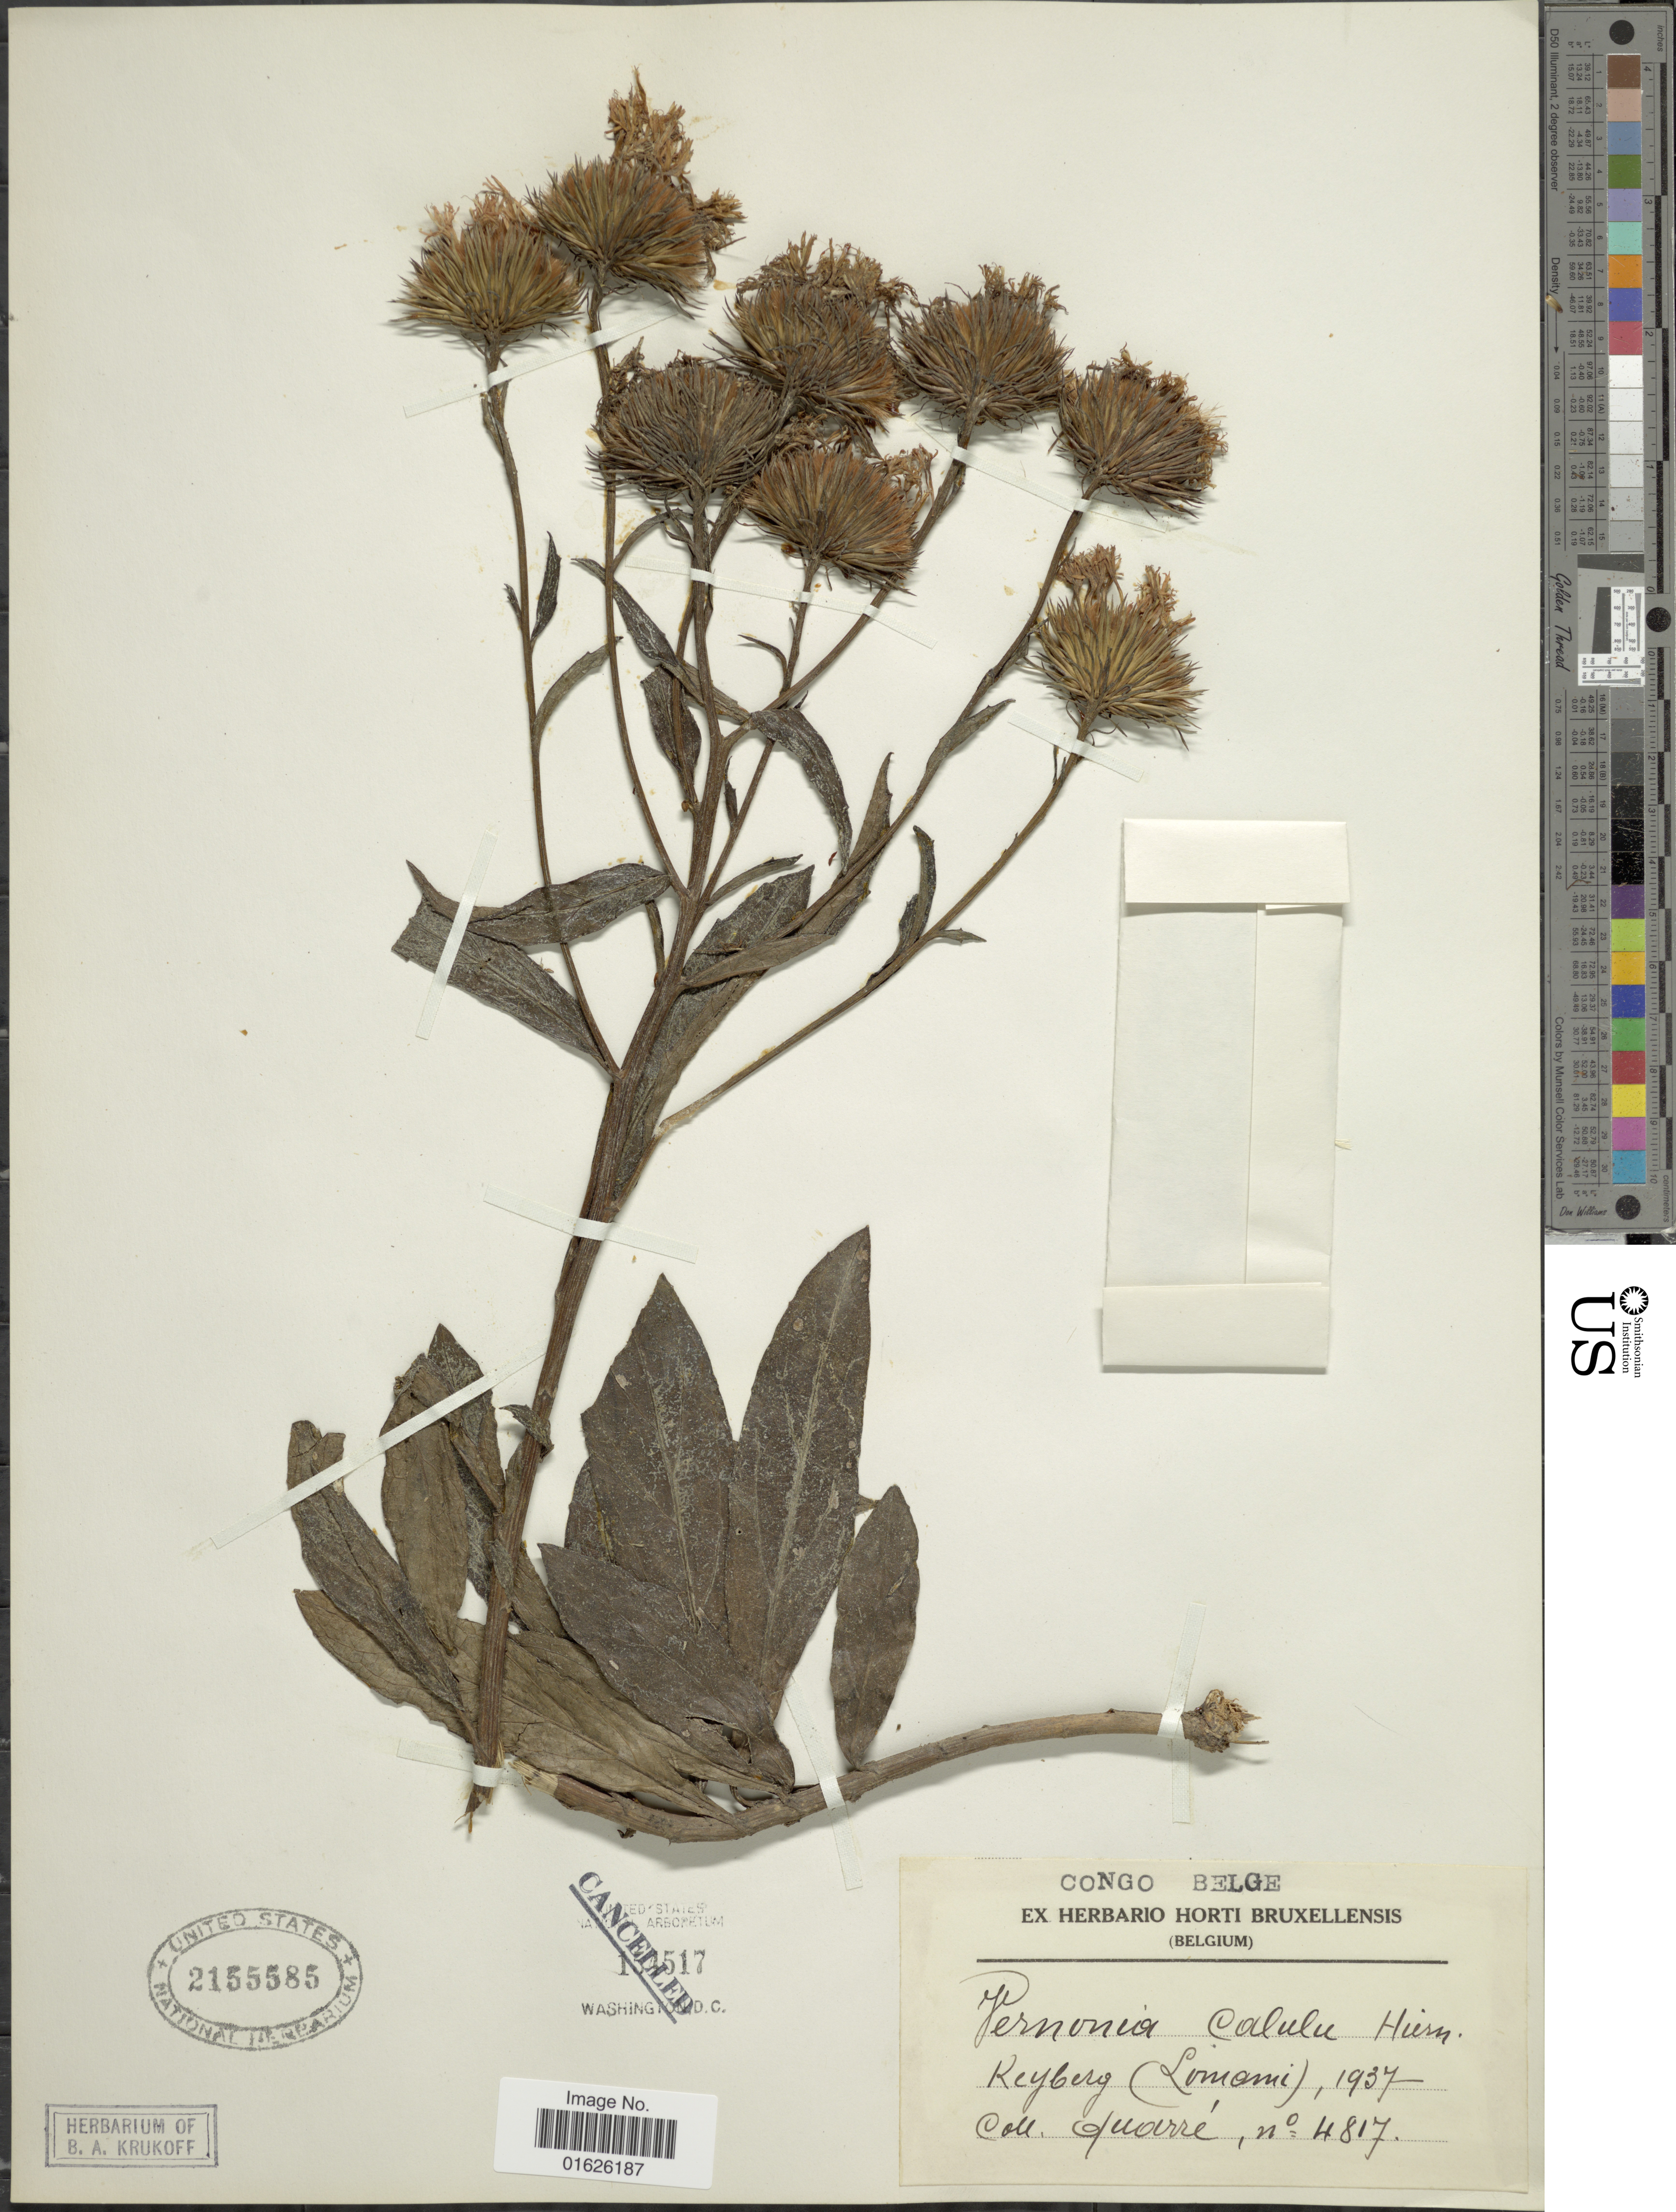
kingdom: Plantae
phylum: Tracheophyta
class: Magnoliopsida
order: Asterales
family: Asteraceae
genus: Vernonia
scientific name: Vernonia calulu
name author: Hiern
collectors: -. Quarre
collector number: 4817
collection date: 1937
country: Congo, Democratic Republic of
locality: Congo Belge, Keyberg (Lomami).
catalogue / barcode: US 2155585